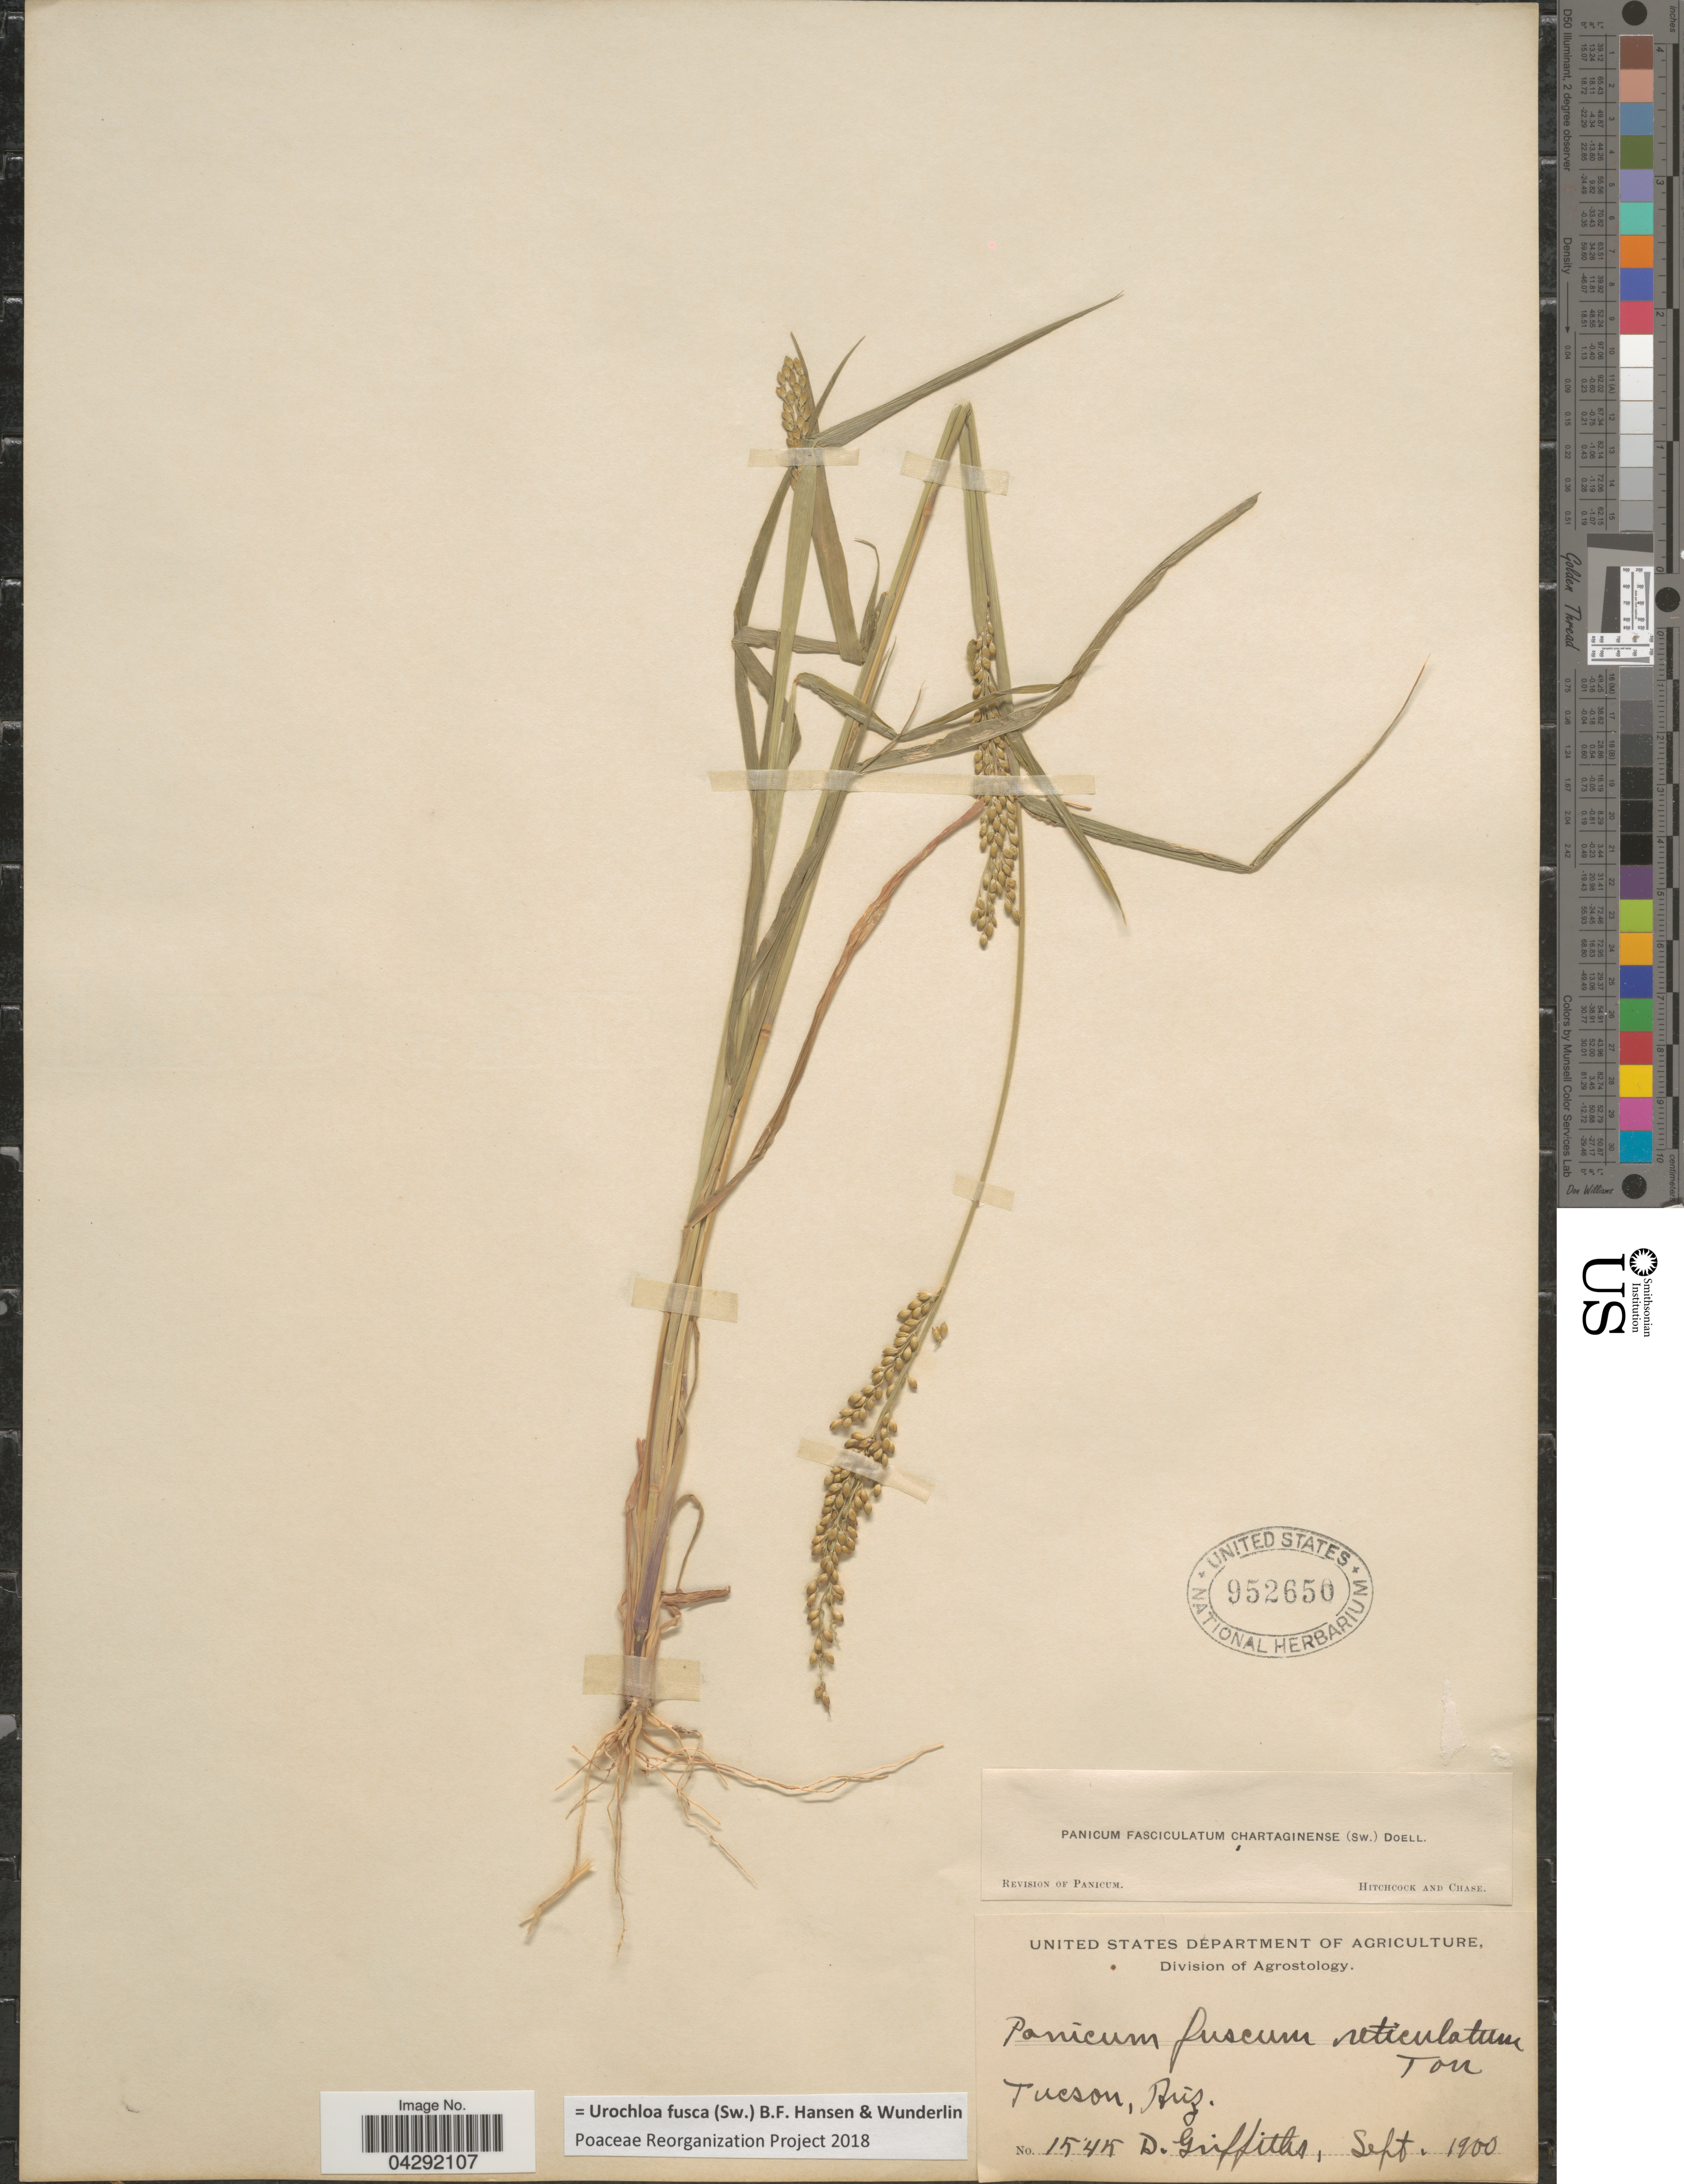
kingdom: Plantae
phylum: Tracheophyta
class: Liliopsida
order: Poales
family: Poaceae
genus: Urochloa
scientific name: Urochloa fusca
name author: (Sw.) B.F. Hansen & Wunderlin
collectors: D. Griffiths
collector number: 1545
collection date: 1900-09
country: United States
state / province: Arizona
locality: Tucson.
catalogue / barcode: US 952650